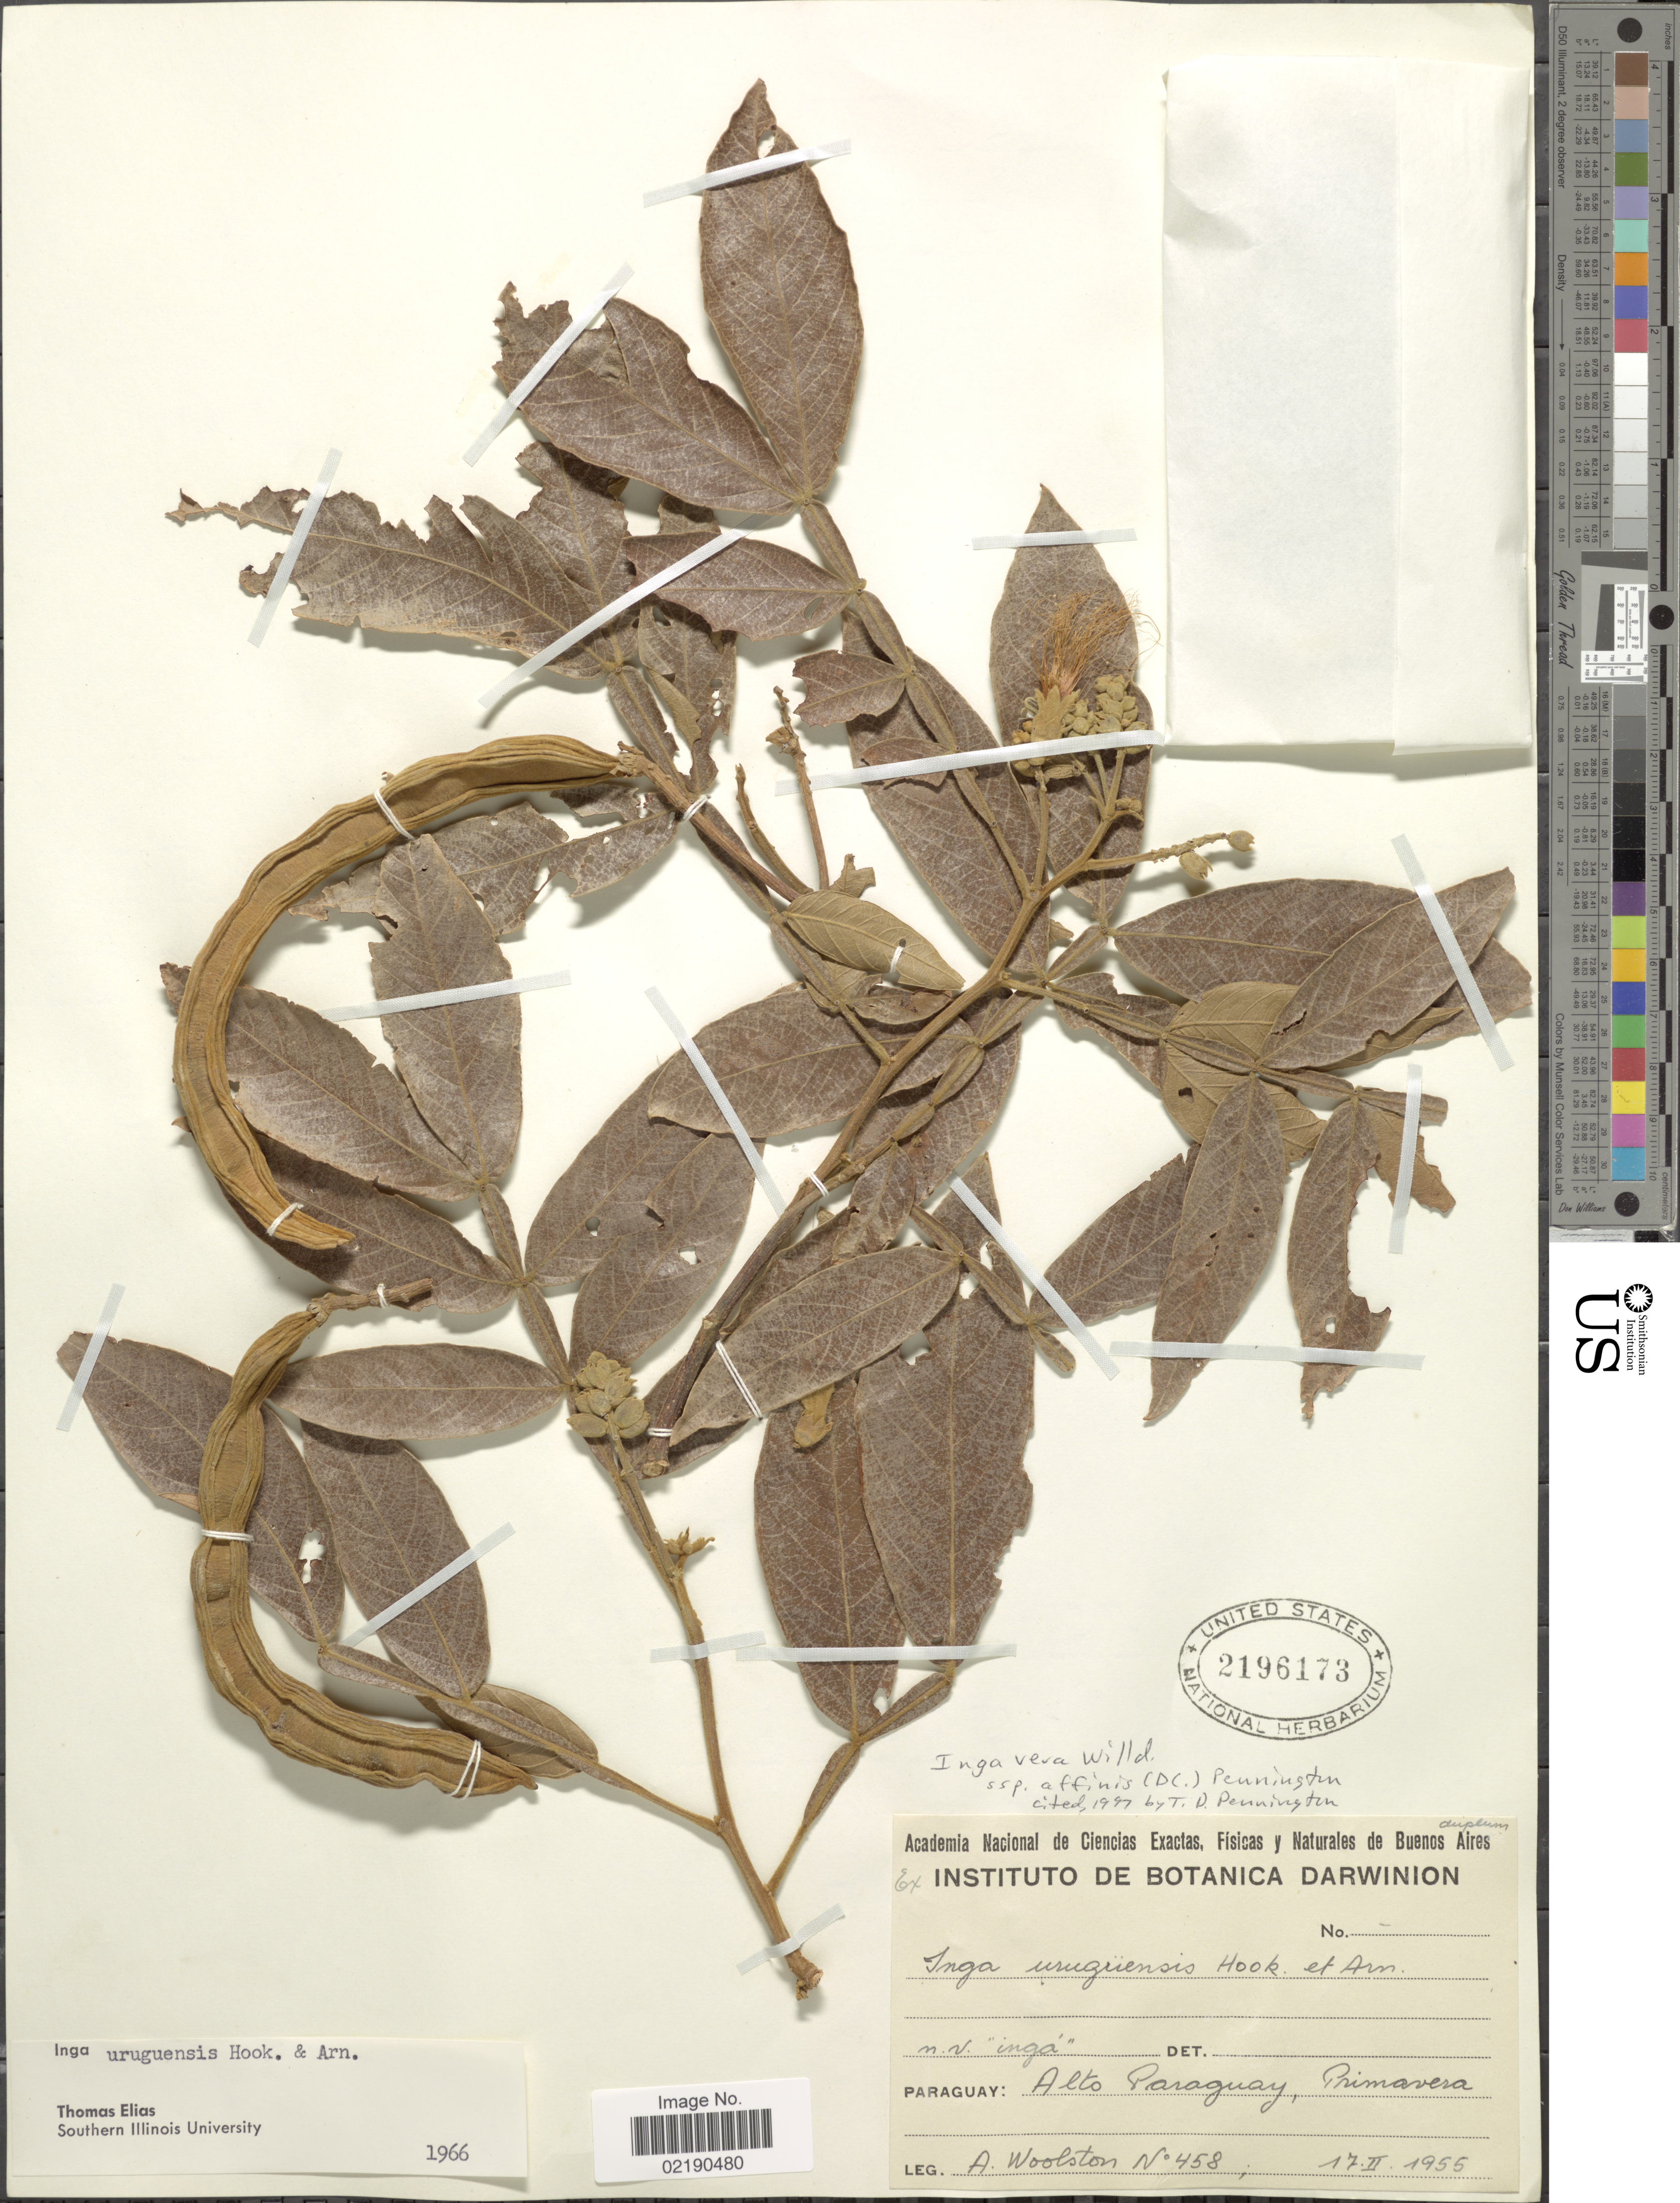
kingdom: Plantae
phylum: Tracheophyta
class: Magnoliopsida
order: Fabales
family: Fabaceae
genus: Inga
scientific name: Inga vera subsp. affinis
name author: (DC.) T.D. Penn.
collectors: A. Woolston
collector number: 458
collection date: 1955-02-17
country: Paraguay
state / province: Alto Paraguay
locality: Primavera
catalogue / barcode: US 2196173